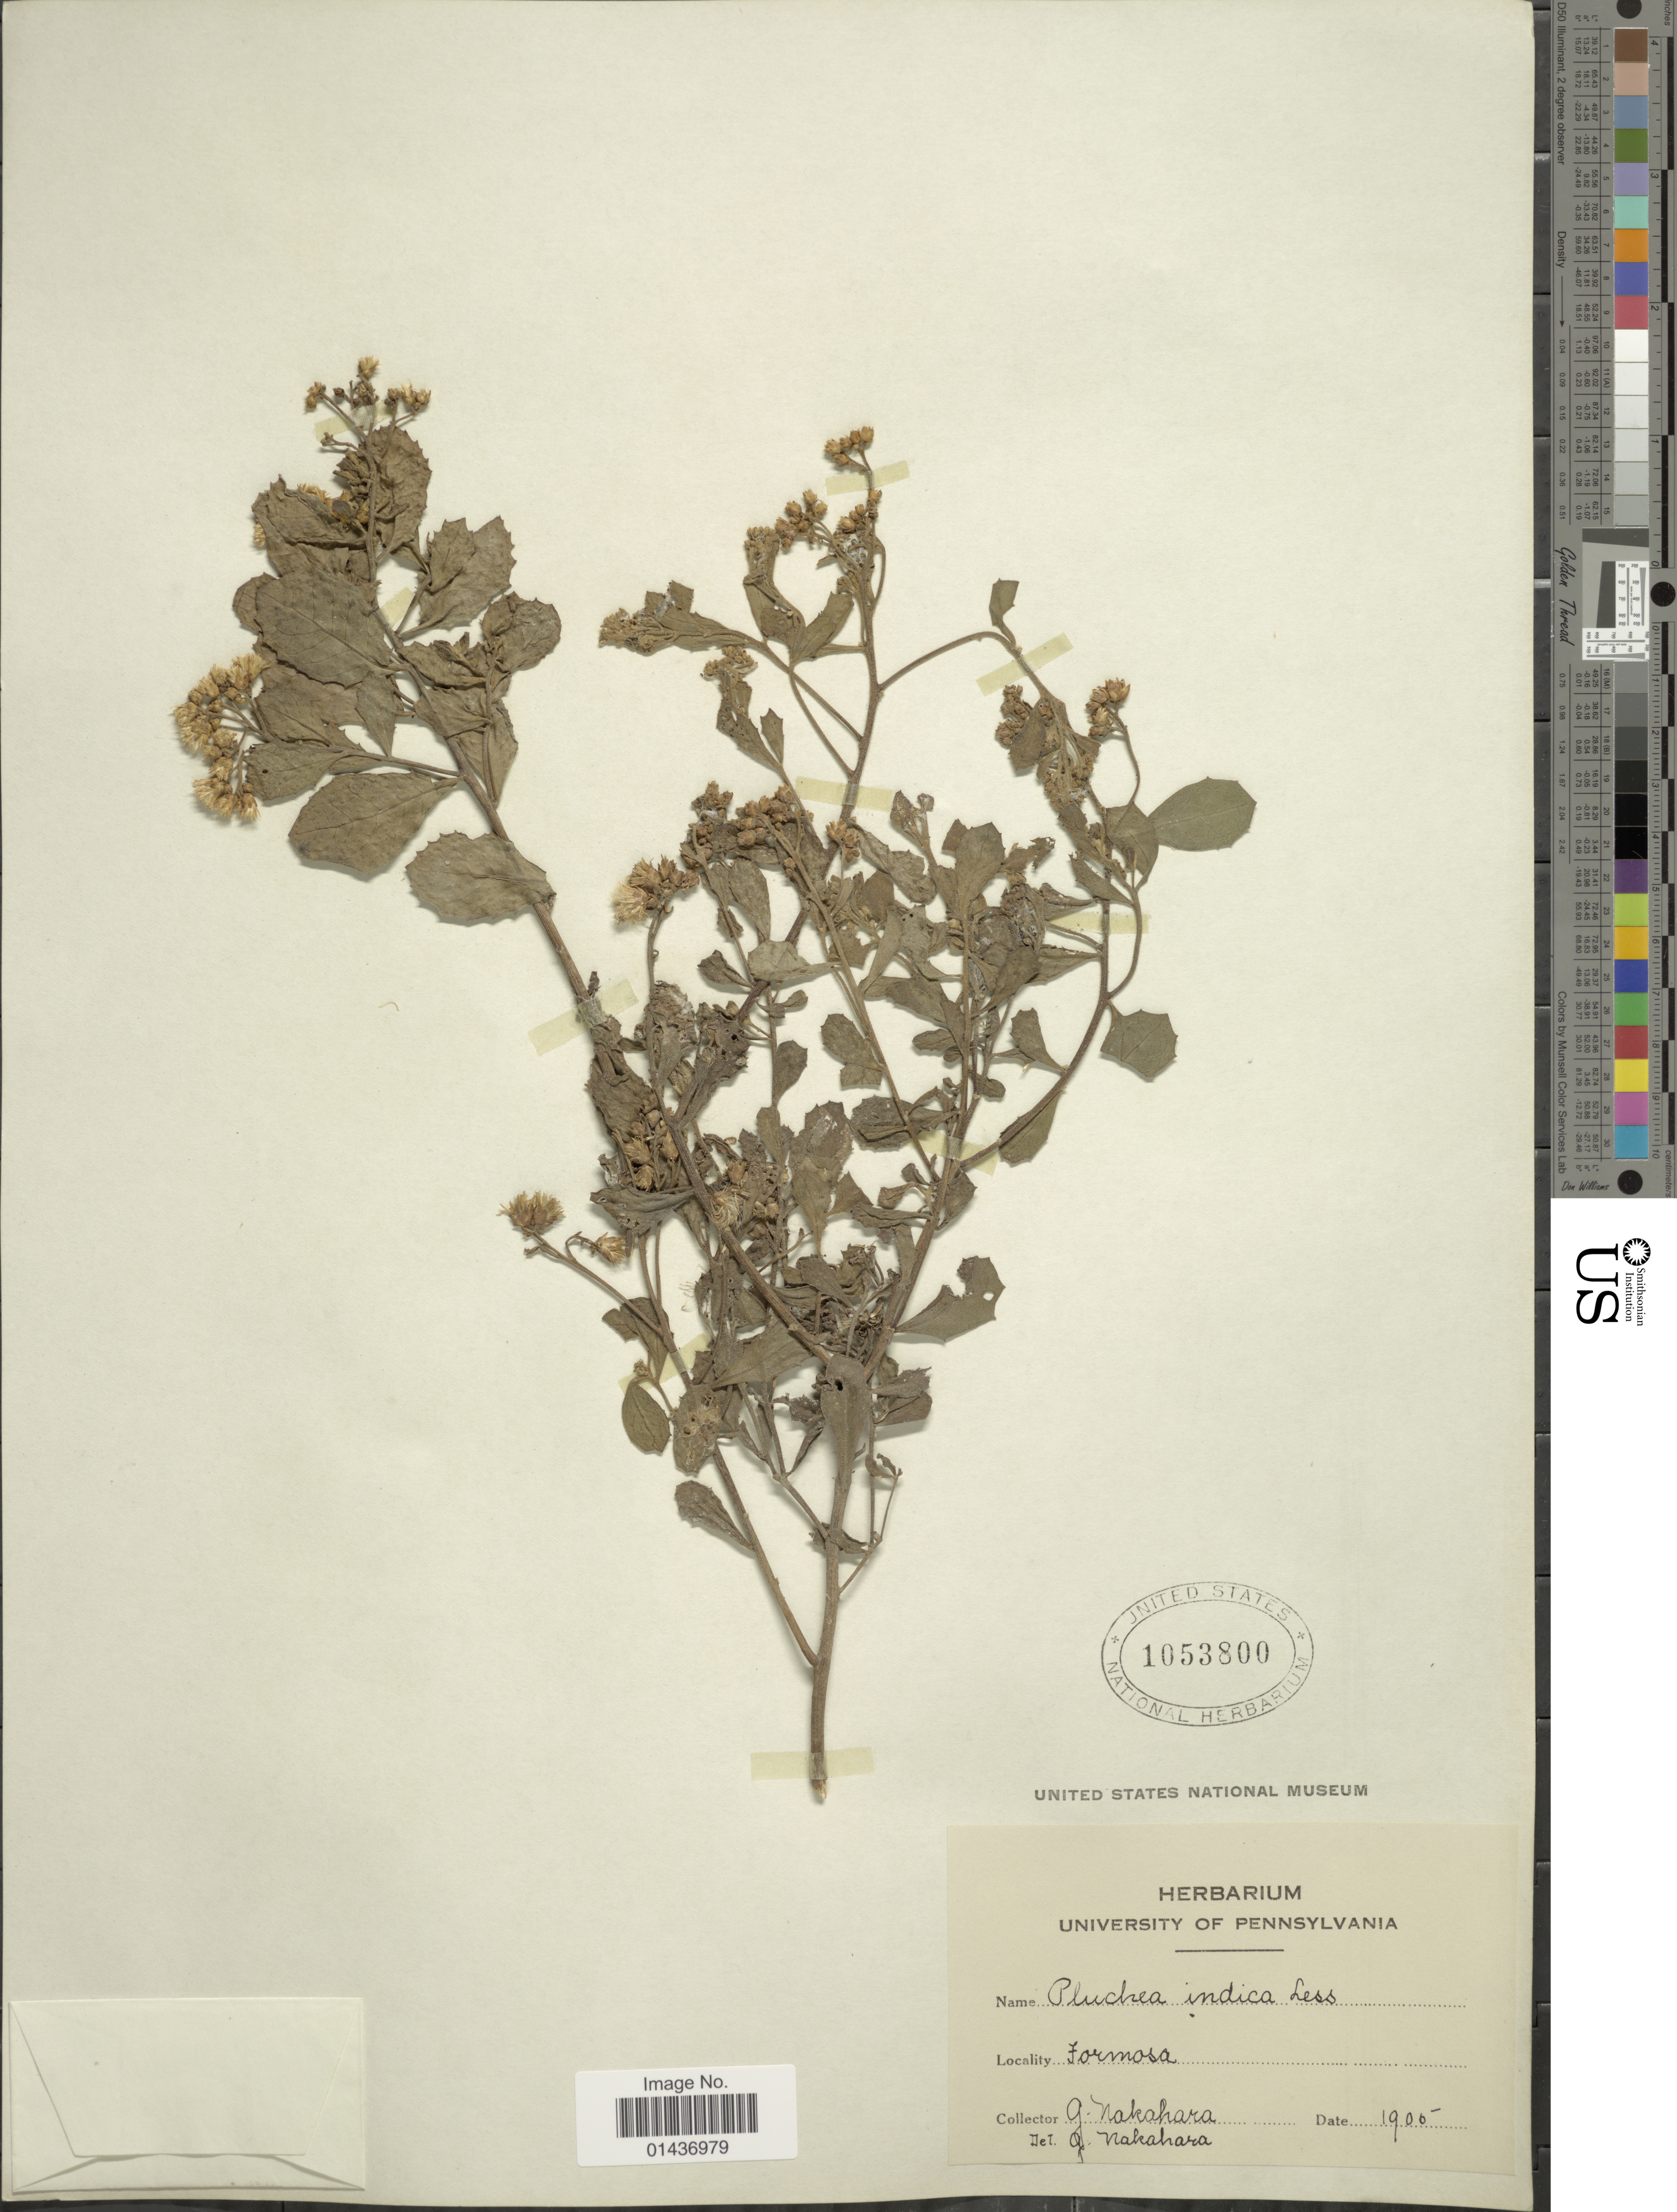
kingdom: Plantae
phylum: Tracheophyta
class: Magnoliopsida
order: Asterales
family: Asteraceae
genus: Pluchea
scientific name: Pluchea indica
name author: (L.) Less.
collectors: G. Nakahara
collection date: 1905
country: Taiwan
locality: Formosa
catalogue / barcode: US 1053800